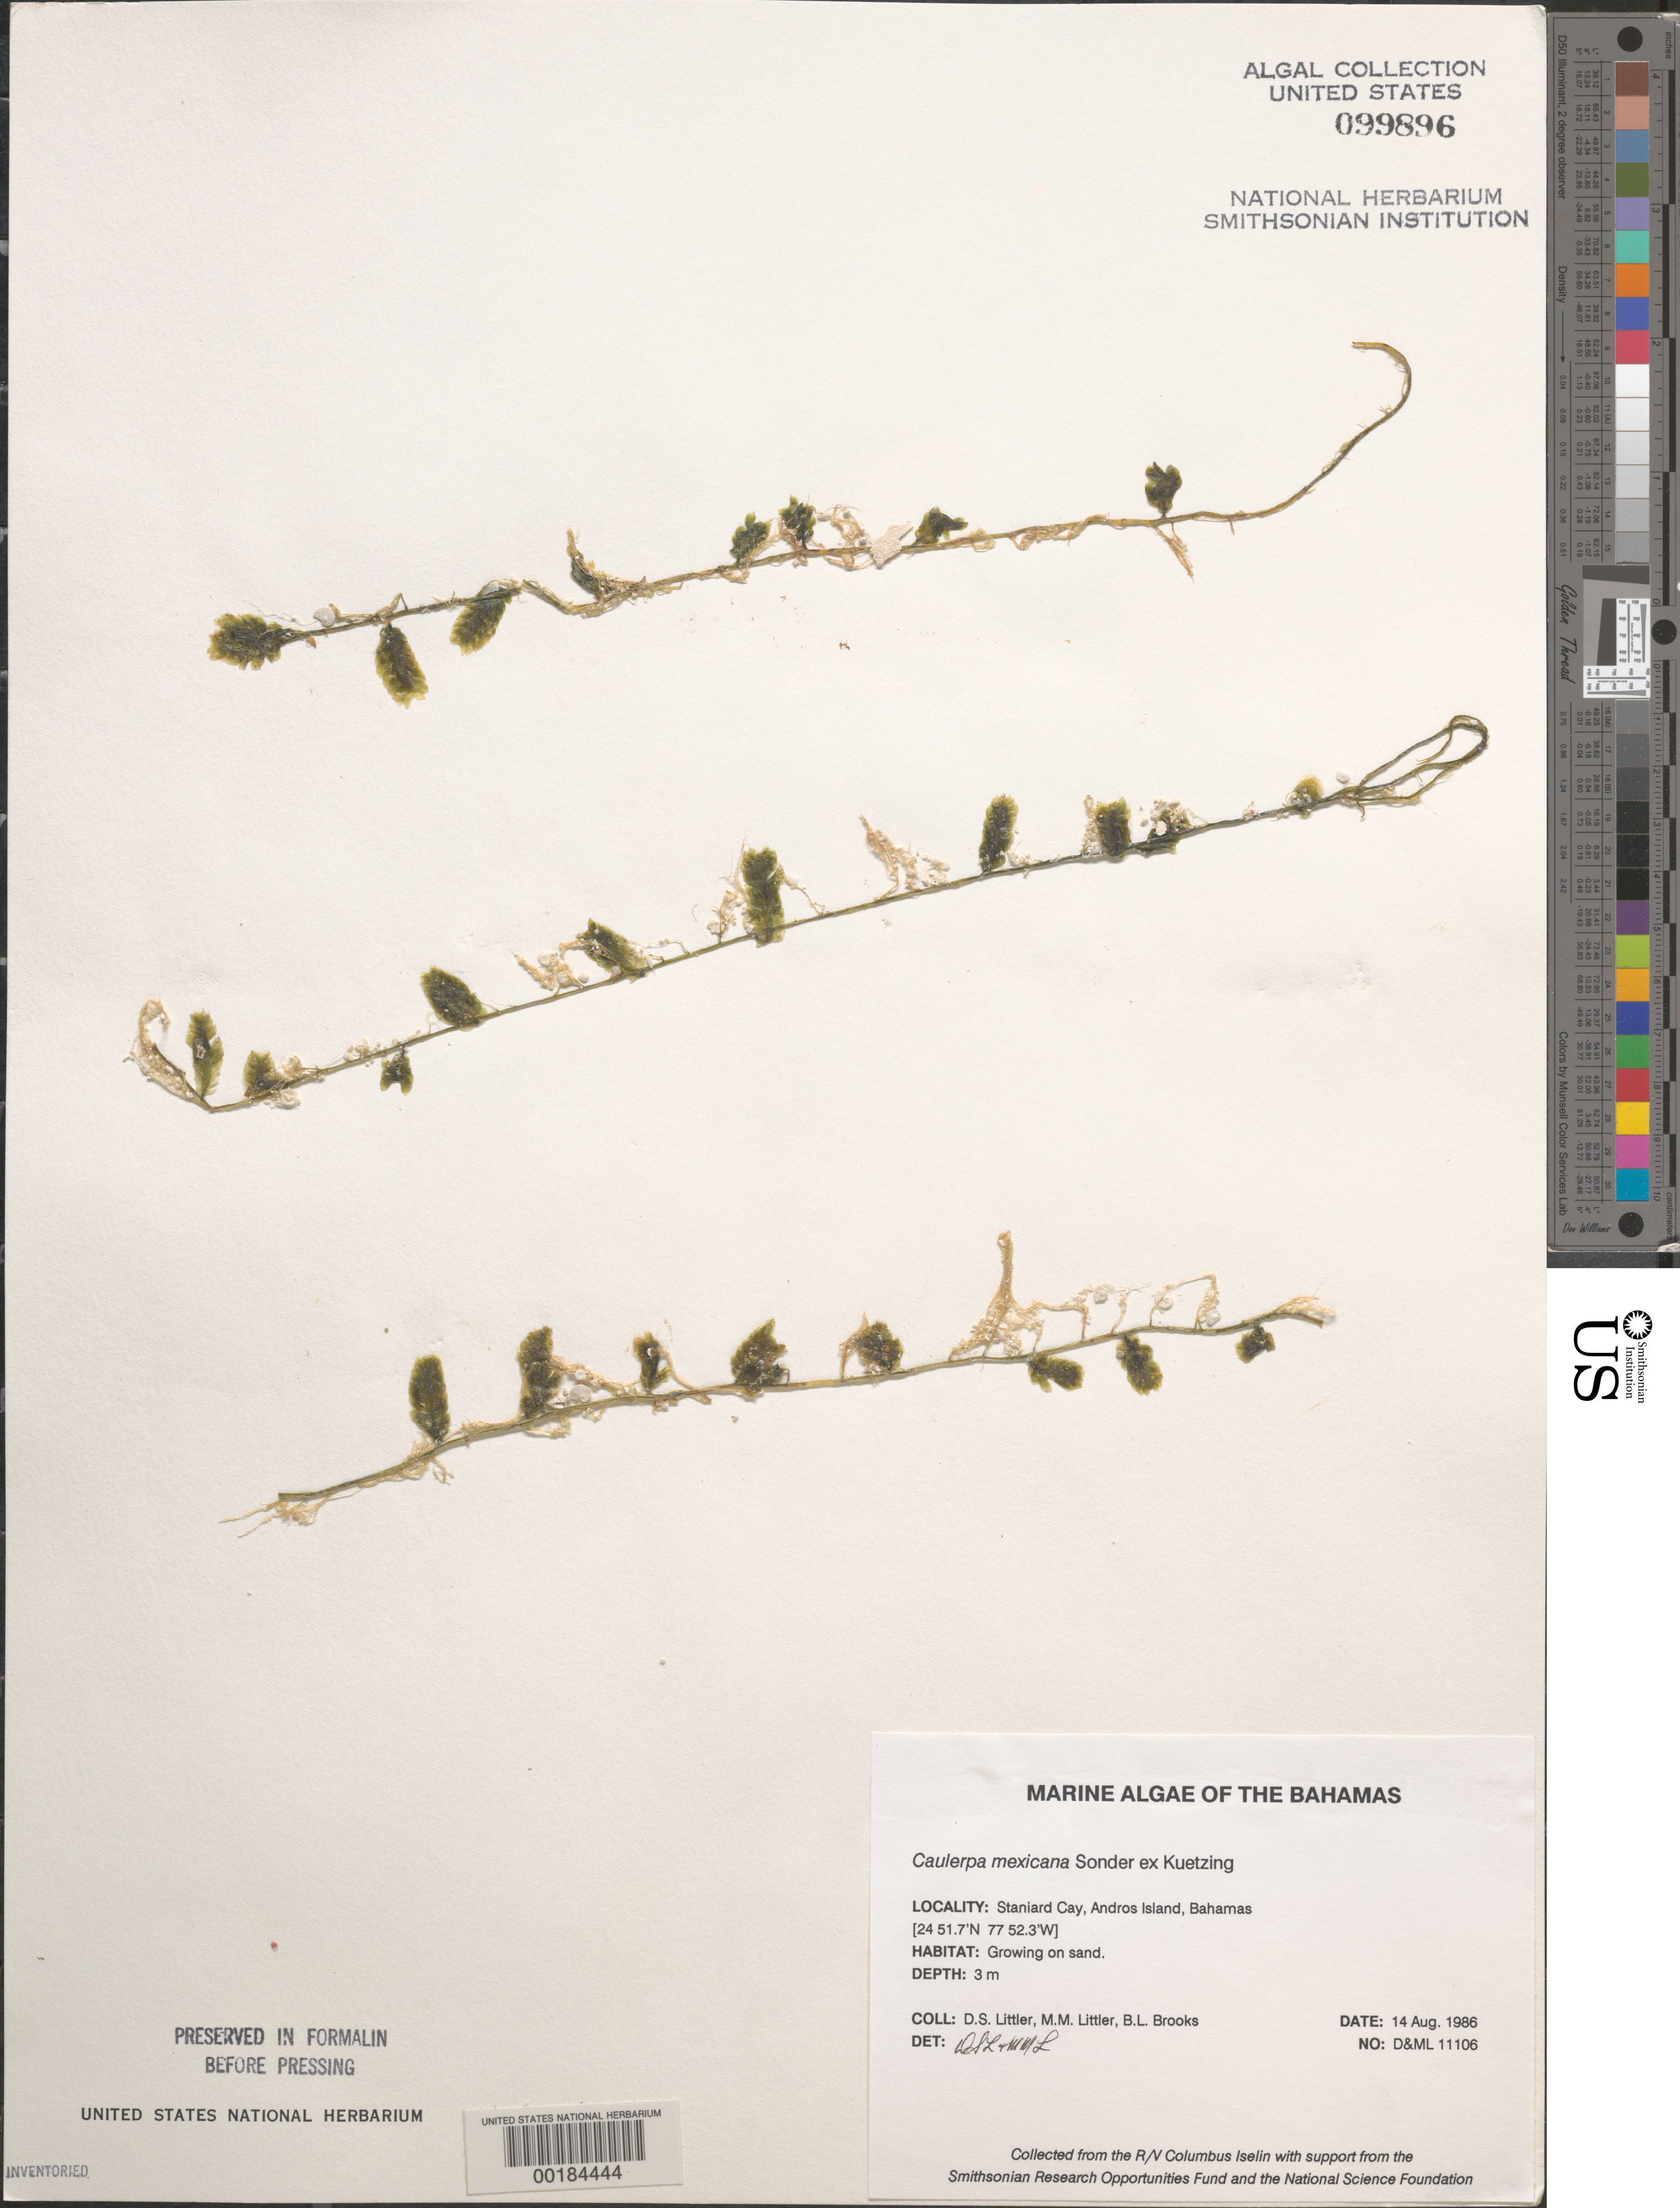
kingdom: Plantae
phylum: Chlorophyta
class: Ulvophyceae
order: Bryopsidales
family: Caulerpaceae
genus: Caulerpa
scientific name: Caulerpa mexicana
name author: Sond. ex Kütz.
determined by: Littler, D. S.; Littler, M. M.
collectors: D. S. Littler, M. M. Littler & B. Brooks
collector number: D&ML 11106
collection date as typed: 14 Aug 1986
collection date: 1986-08-14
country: Bahamas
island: Staniard Cay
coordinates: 24 51.7' N, 77 52.3' W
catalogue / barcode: US 99896